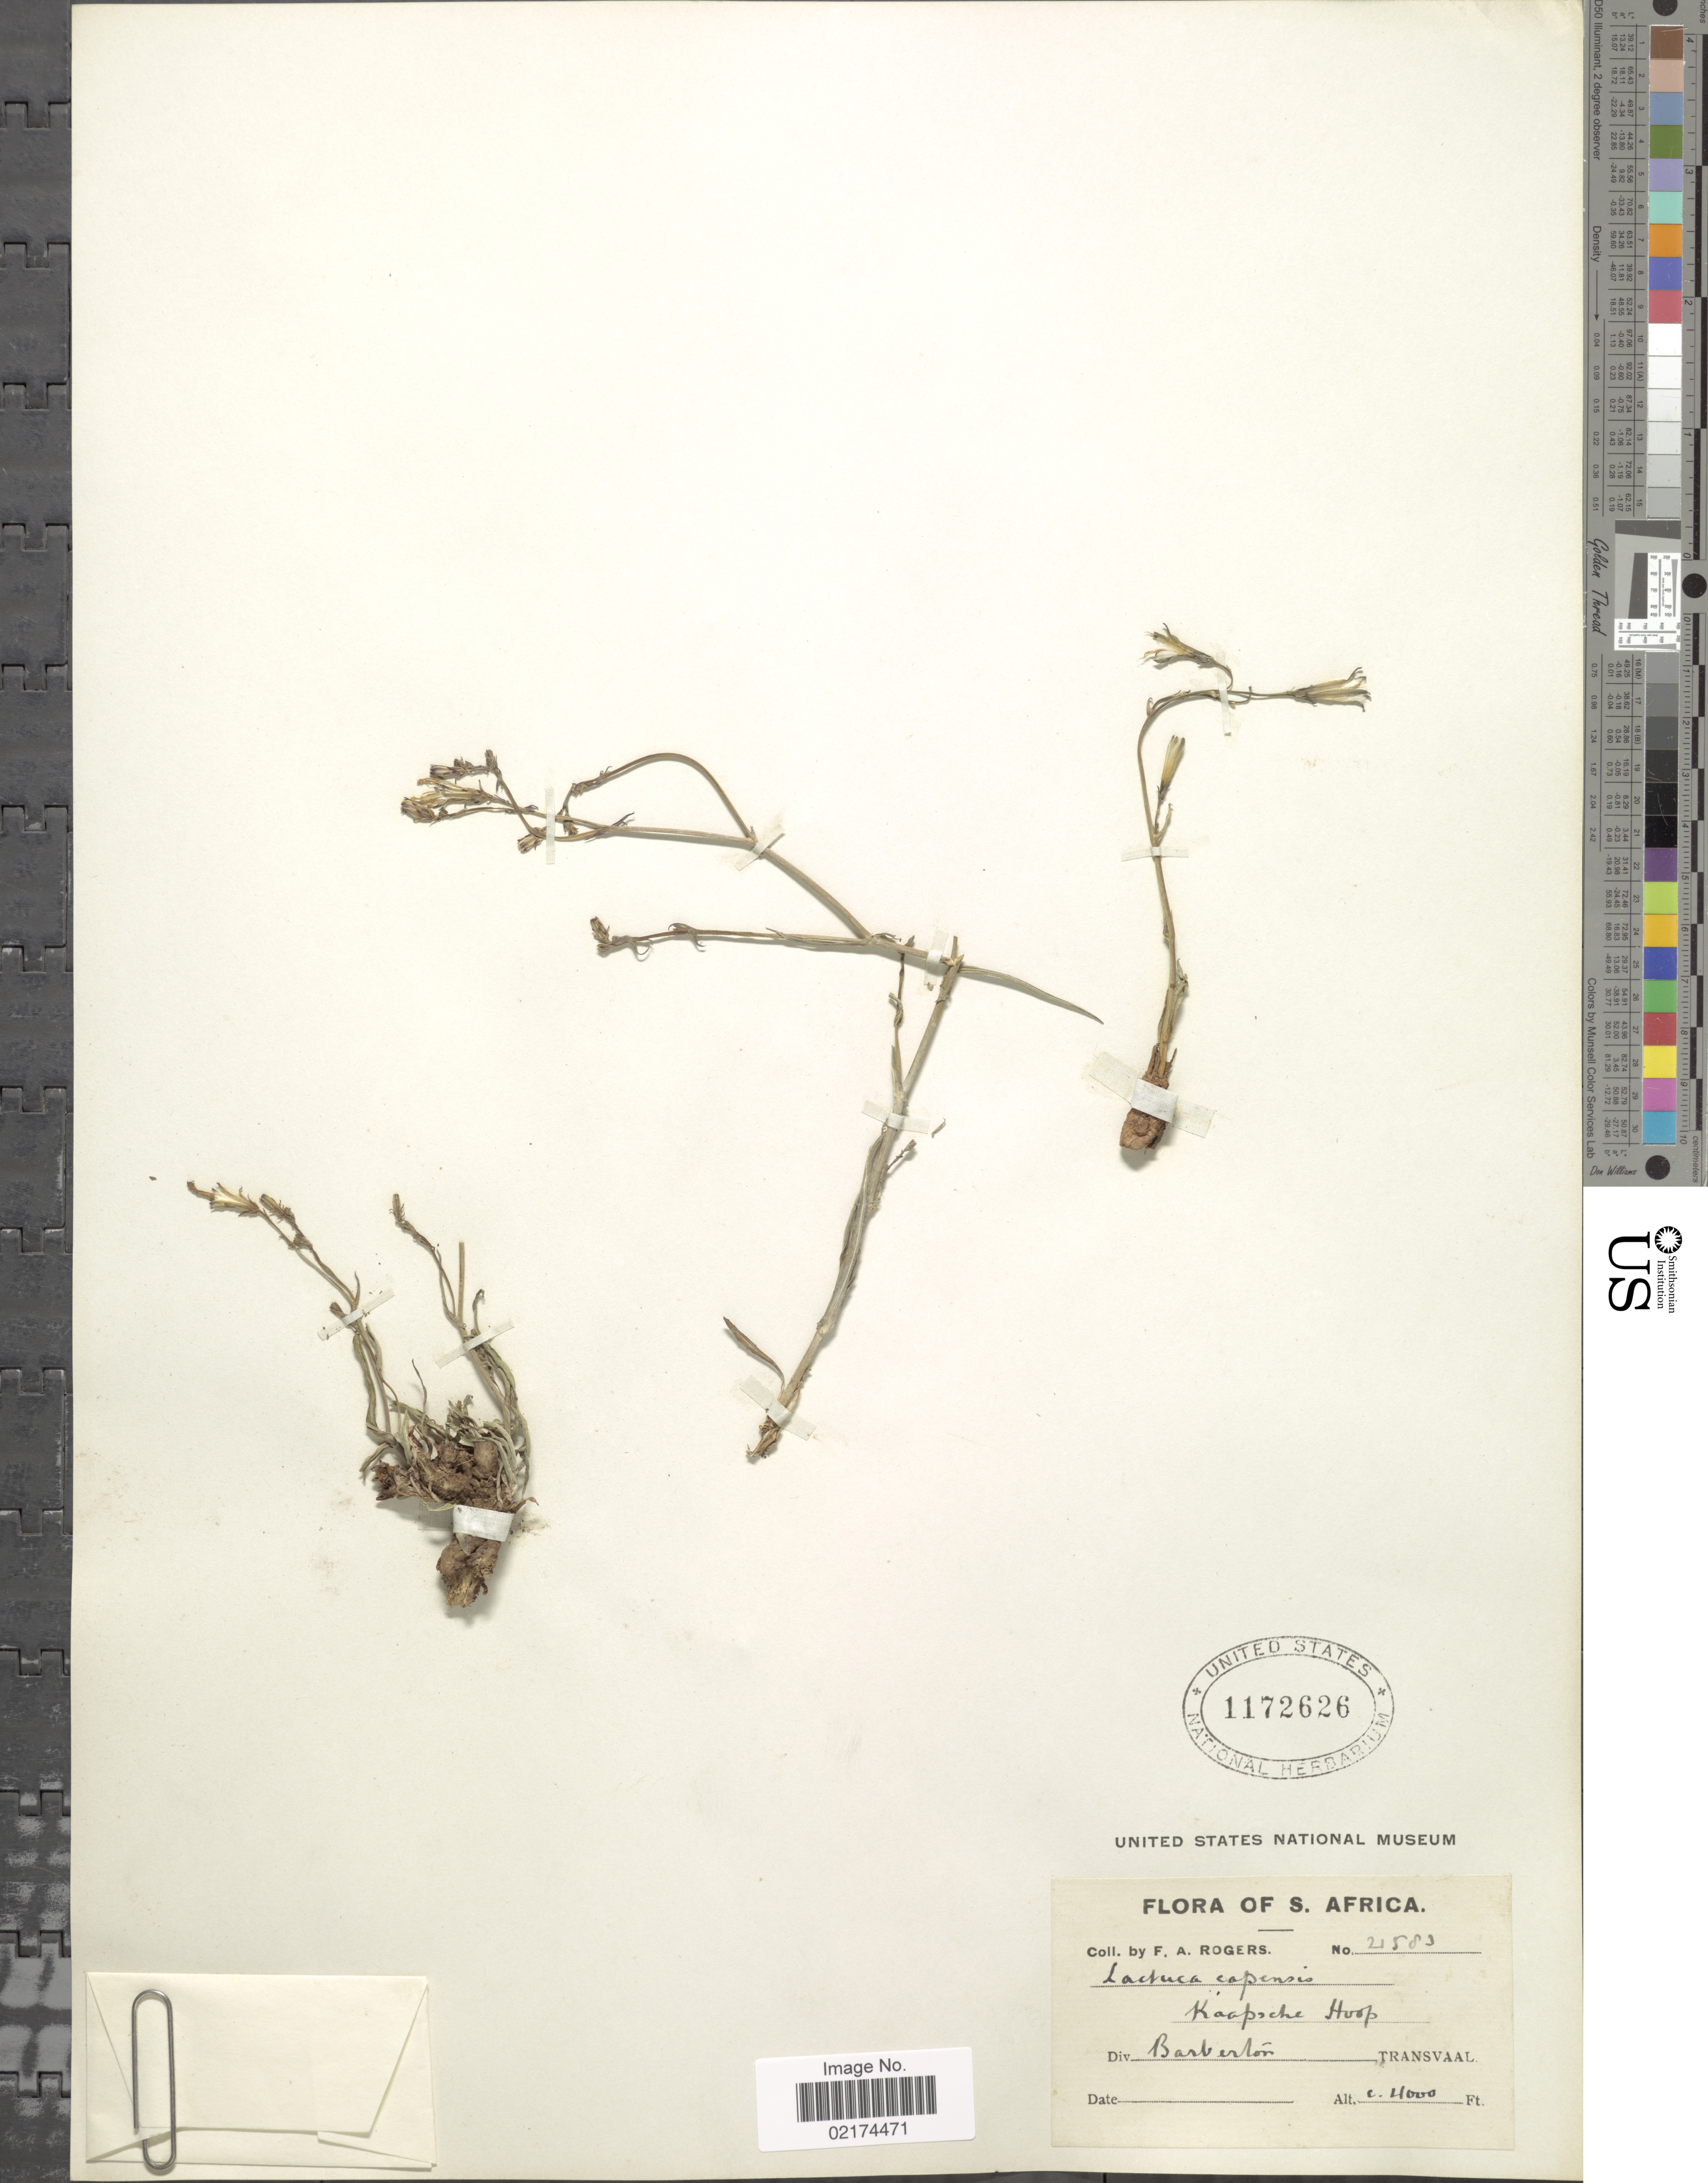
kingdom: Plantae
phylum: Tracheophyta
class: Magnoliopsida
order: Asterales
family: Asteraceae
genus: Lactuca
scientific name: Lactuca inermis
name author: Forssk.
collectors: F. A. Rogers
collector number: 21583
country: South Africa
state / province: Mpumalanga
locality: Kaapsche Hoop, Div. Barberton, Transvaal.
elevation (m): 1219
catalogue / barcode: US 1172626